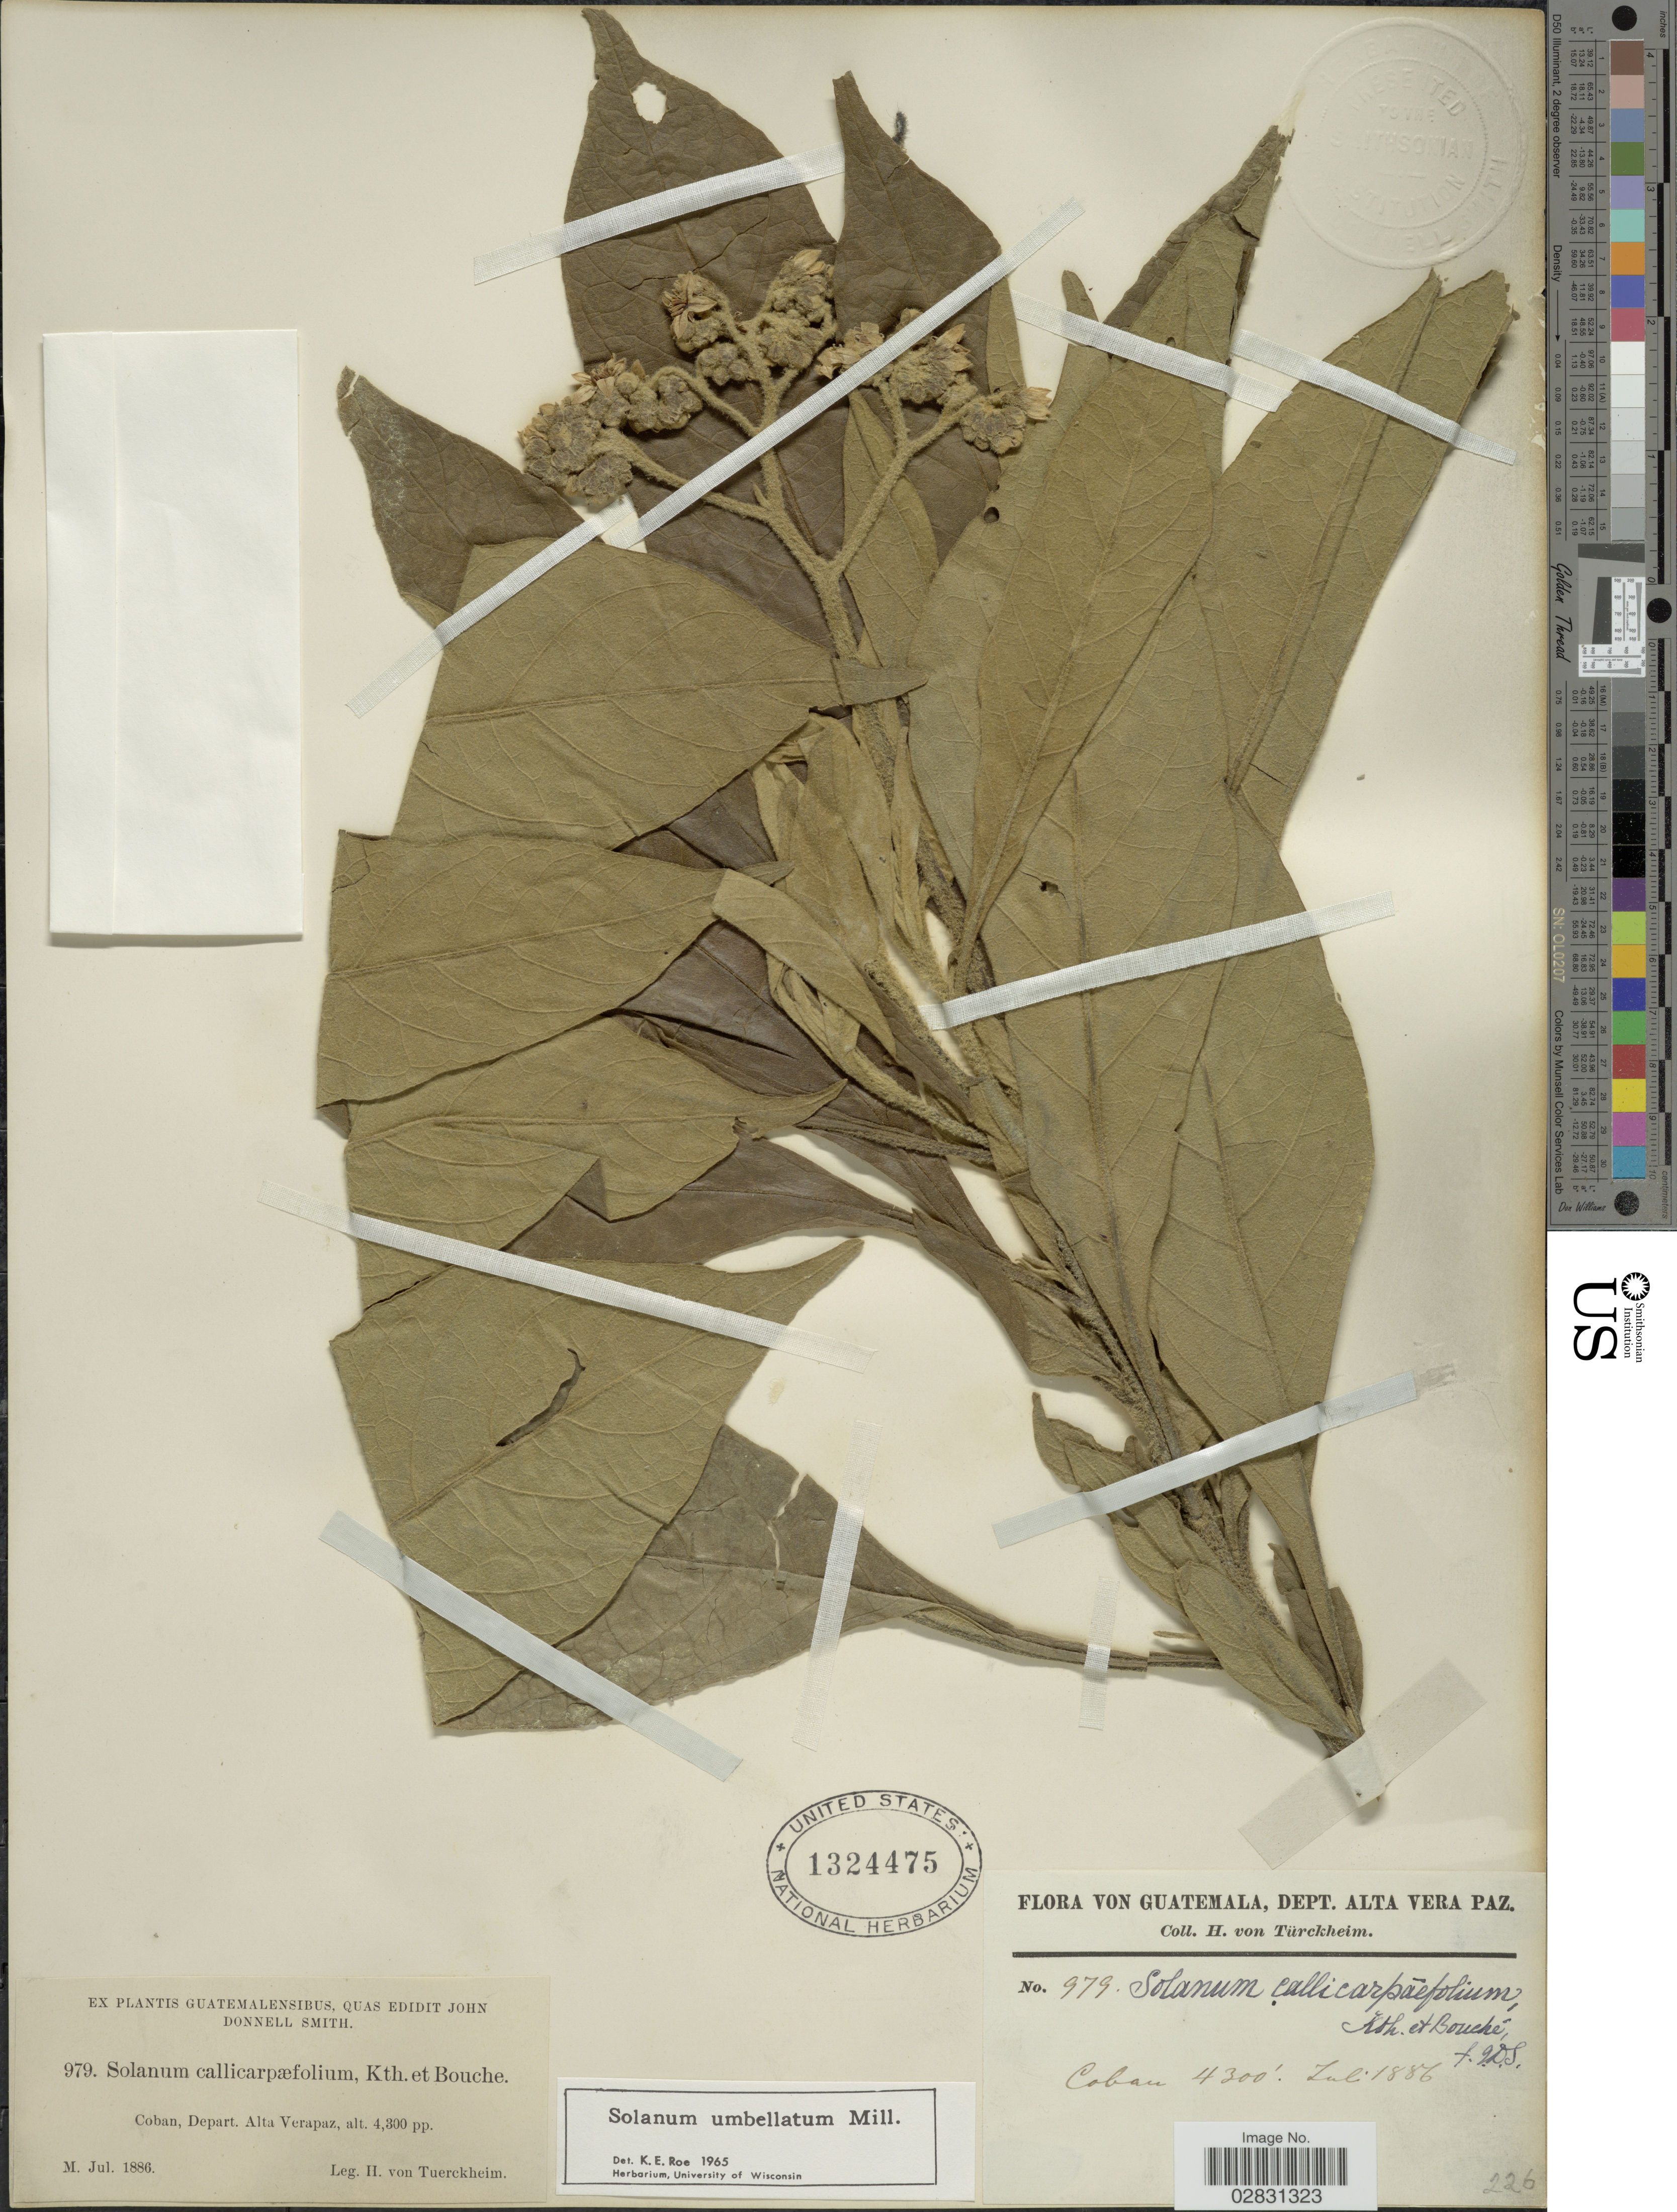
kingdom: Plantae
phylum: Tracheophyta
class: Magnoliopsida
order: Solanales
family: Solanaceae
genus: Solanum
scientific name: Solanum umbellatum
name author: Mill.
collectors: H. von Türckheim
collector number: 979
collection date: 1886-07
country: Guatemala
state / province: Alta Verapaz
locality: Coban, Depart. Alta Verapaz.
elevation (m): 1311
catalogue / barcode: US 1324475